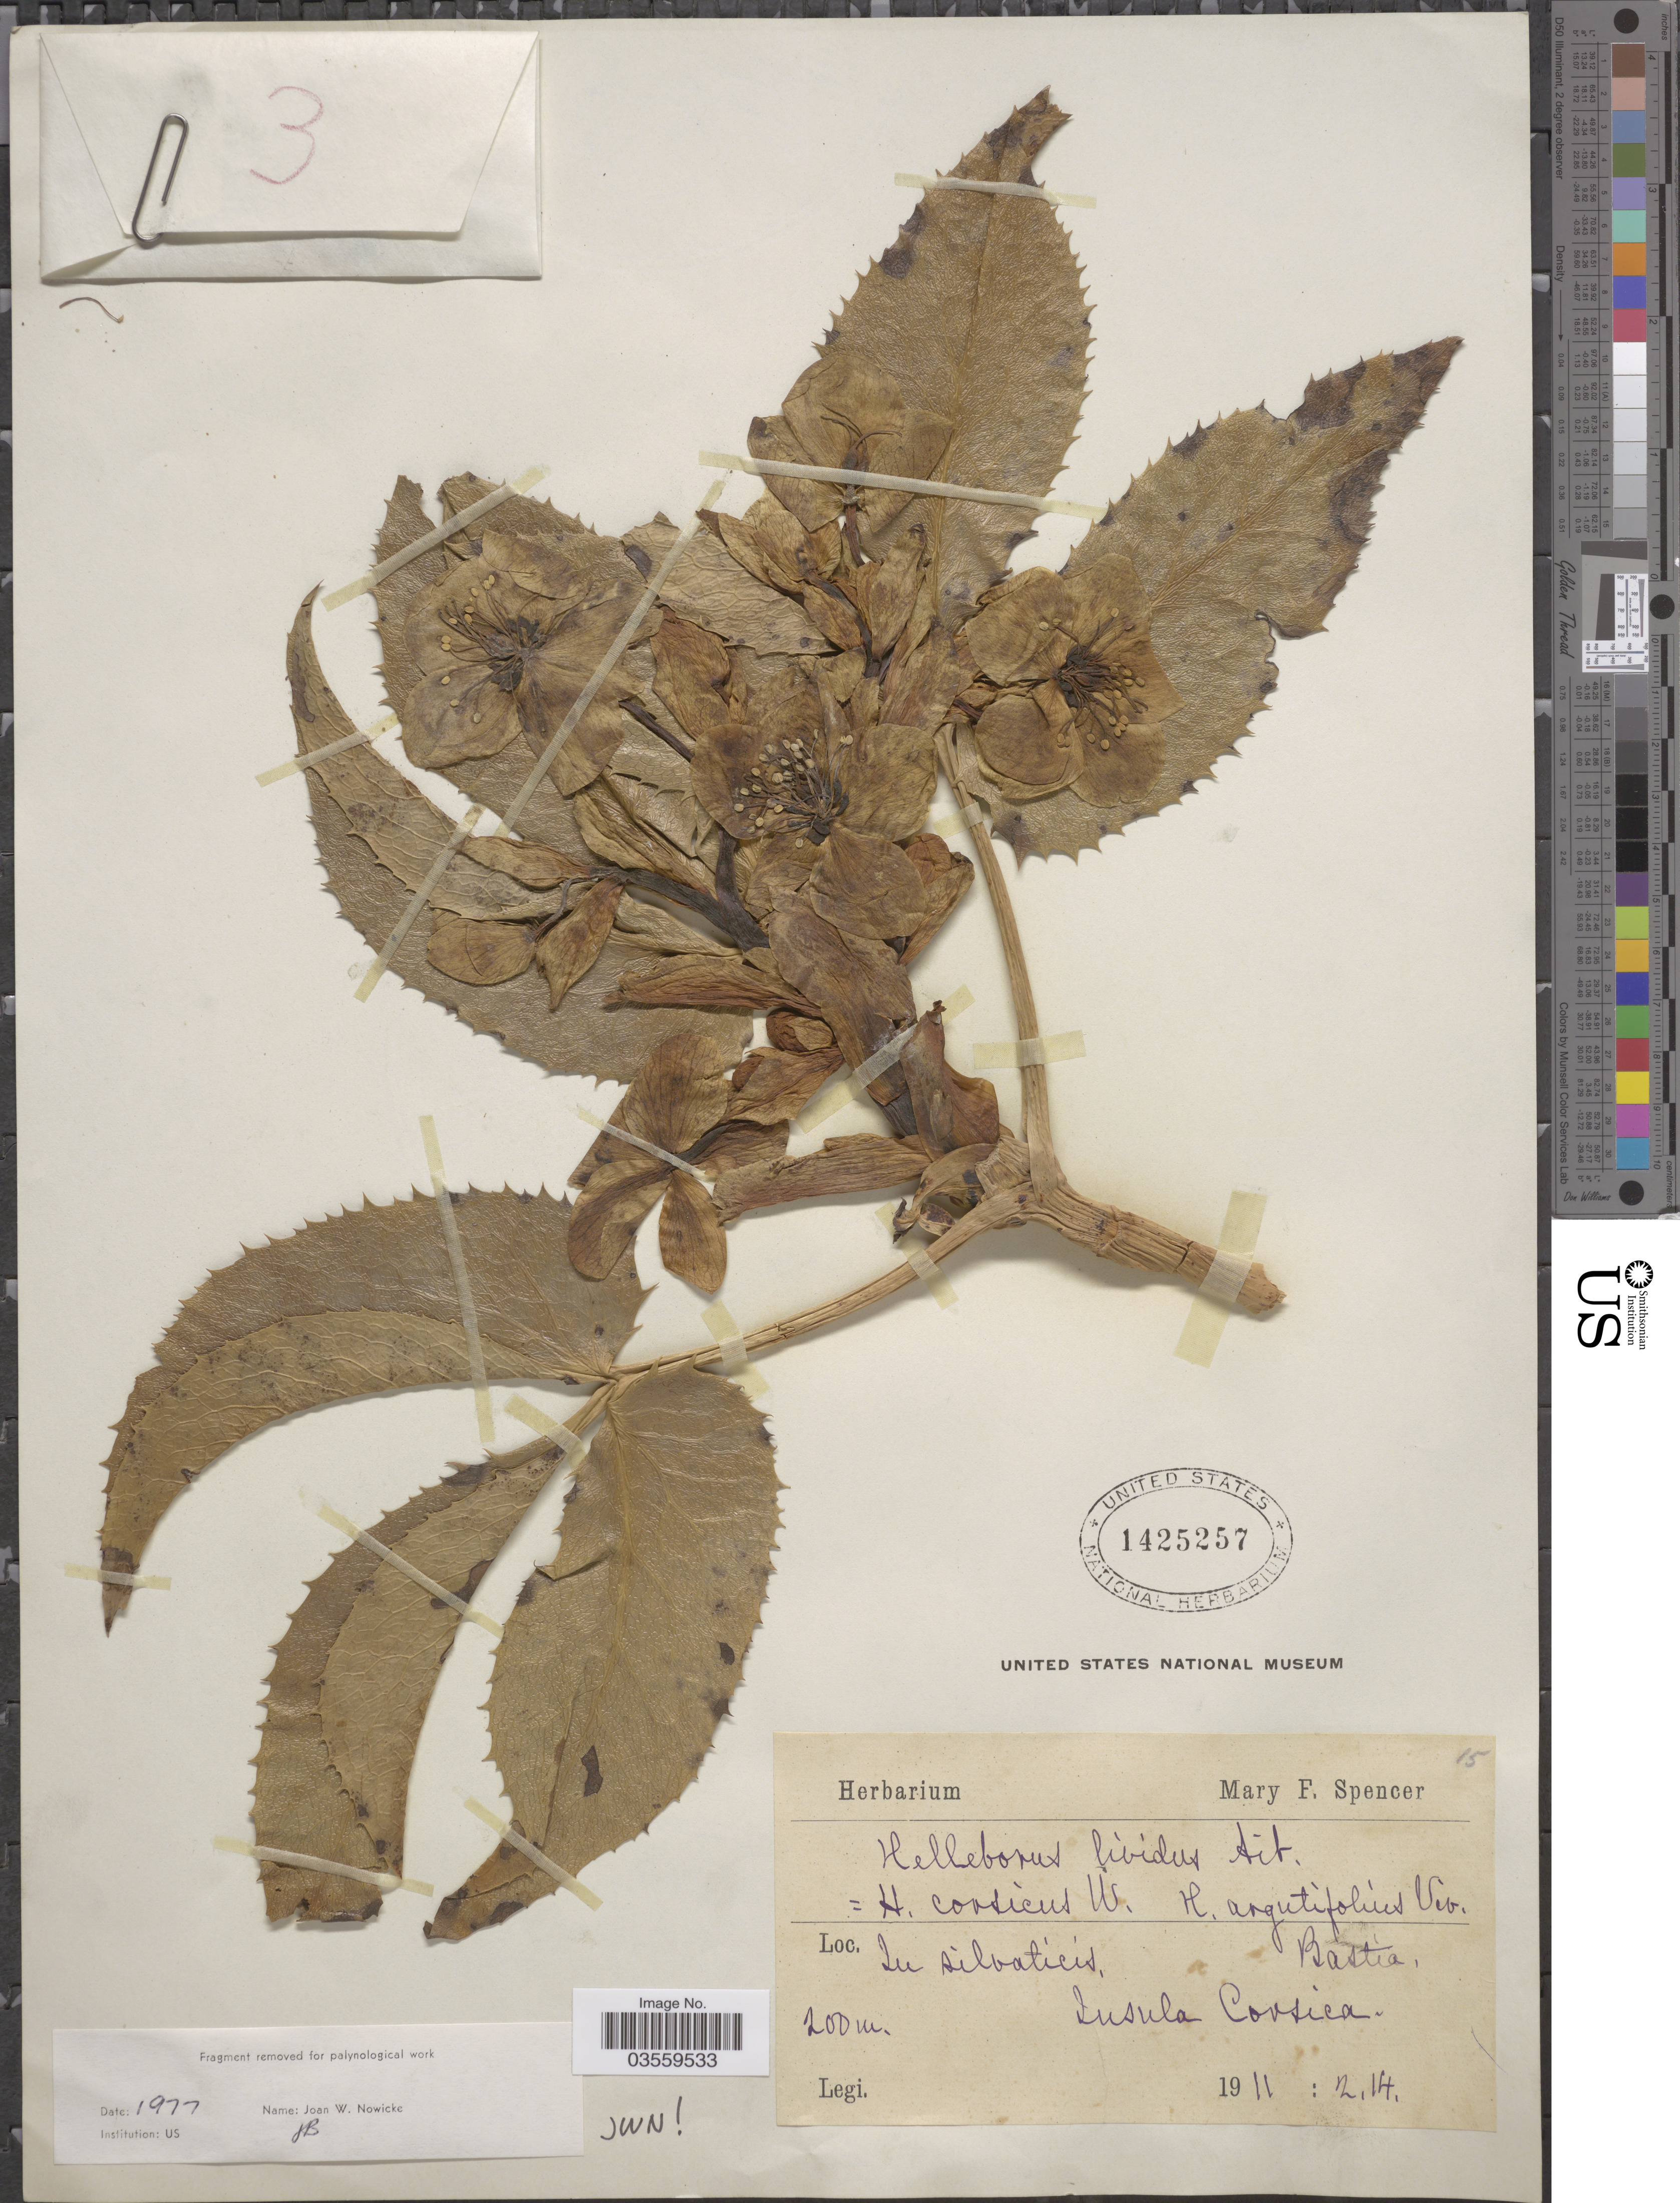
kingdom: Plantae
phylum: Tracheophyta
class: Magnoliopsida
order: Ranunculales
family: Ranunculaceae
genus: Helleborus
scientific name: Helleborus lividus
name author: Aiton ex Curtis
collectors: M. Spencer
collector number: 15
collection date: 1911-02-14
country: France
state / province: Corsica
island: Corse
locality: In silvaticis, Insula Corsica.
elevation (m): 200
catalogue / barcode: US 1425257